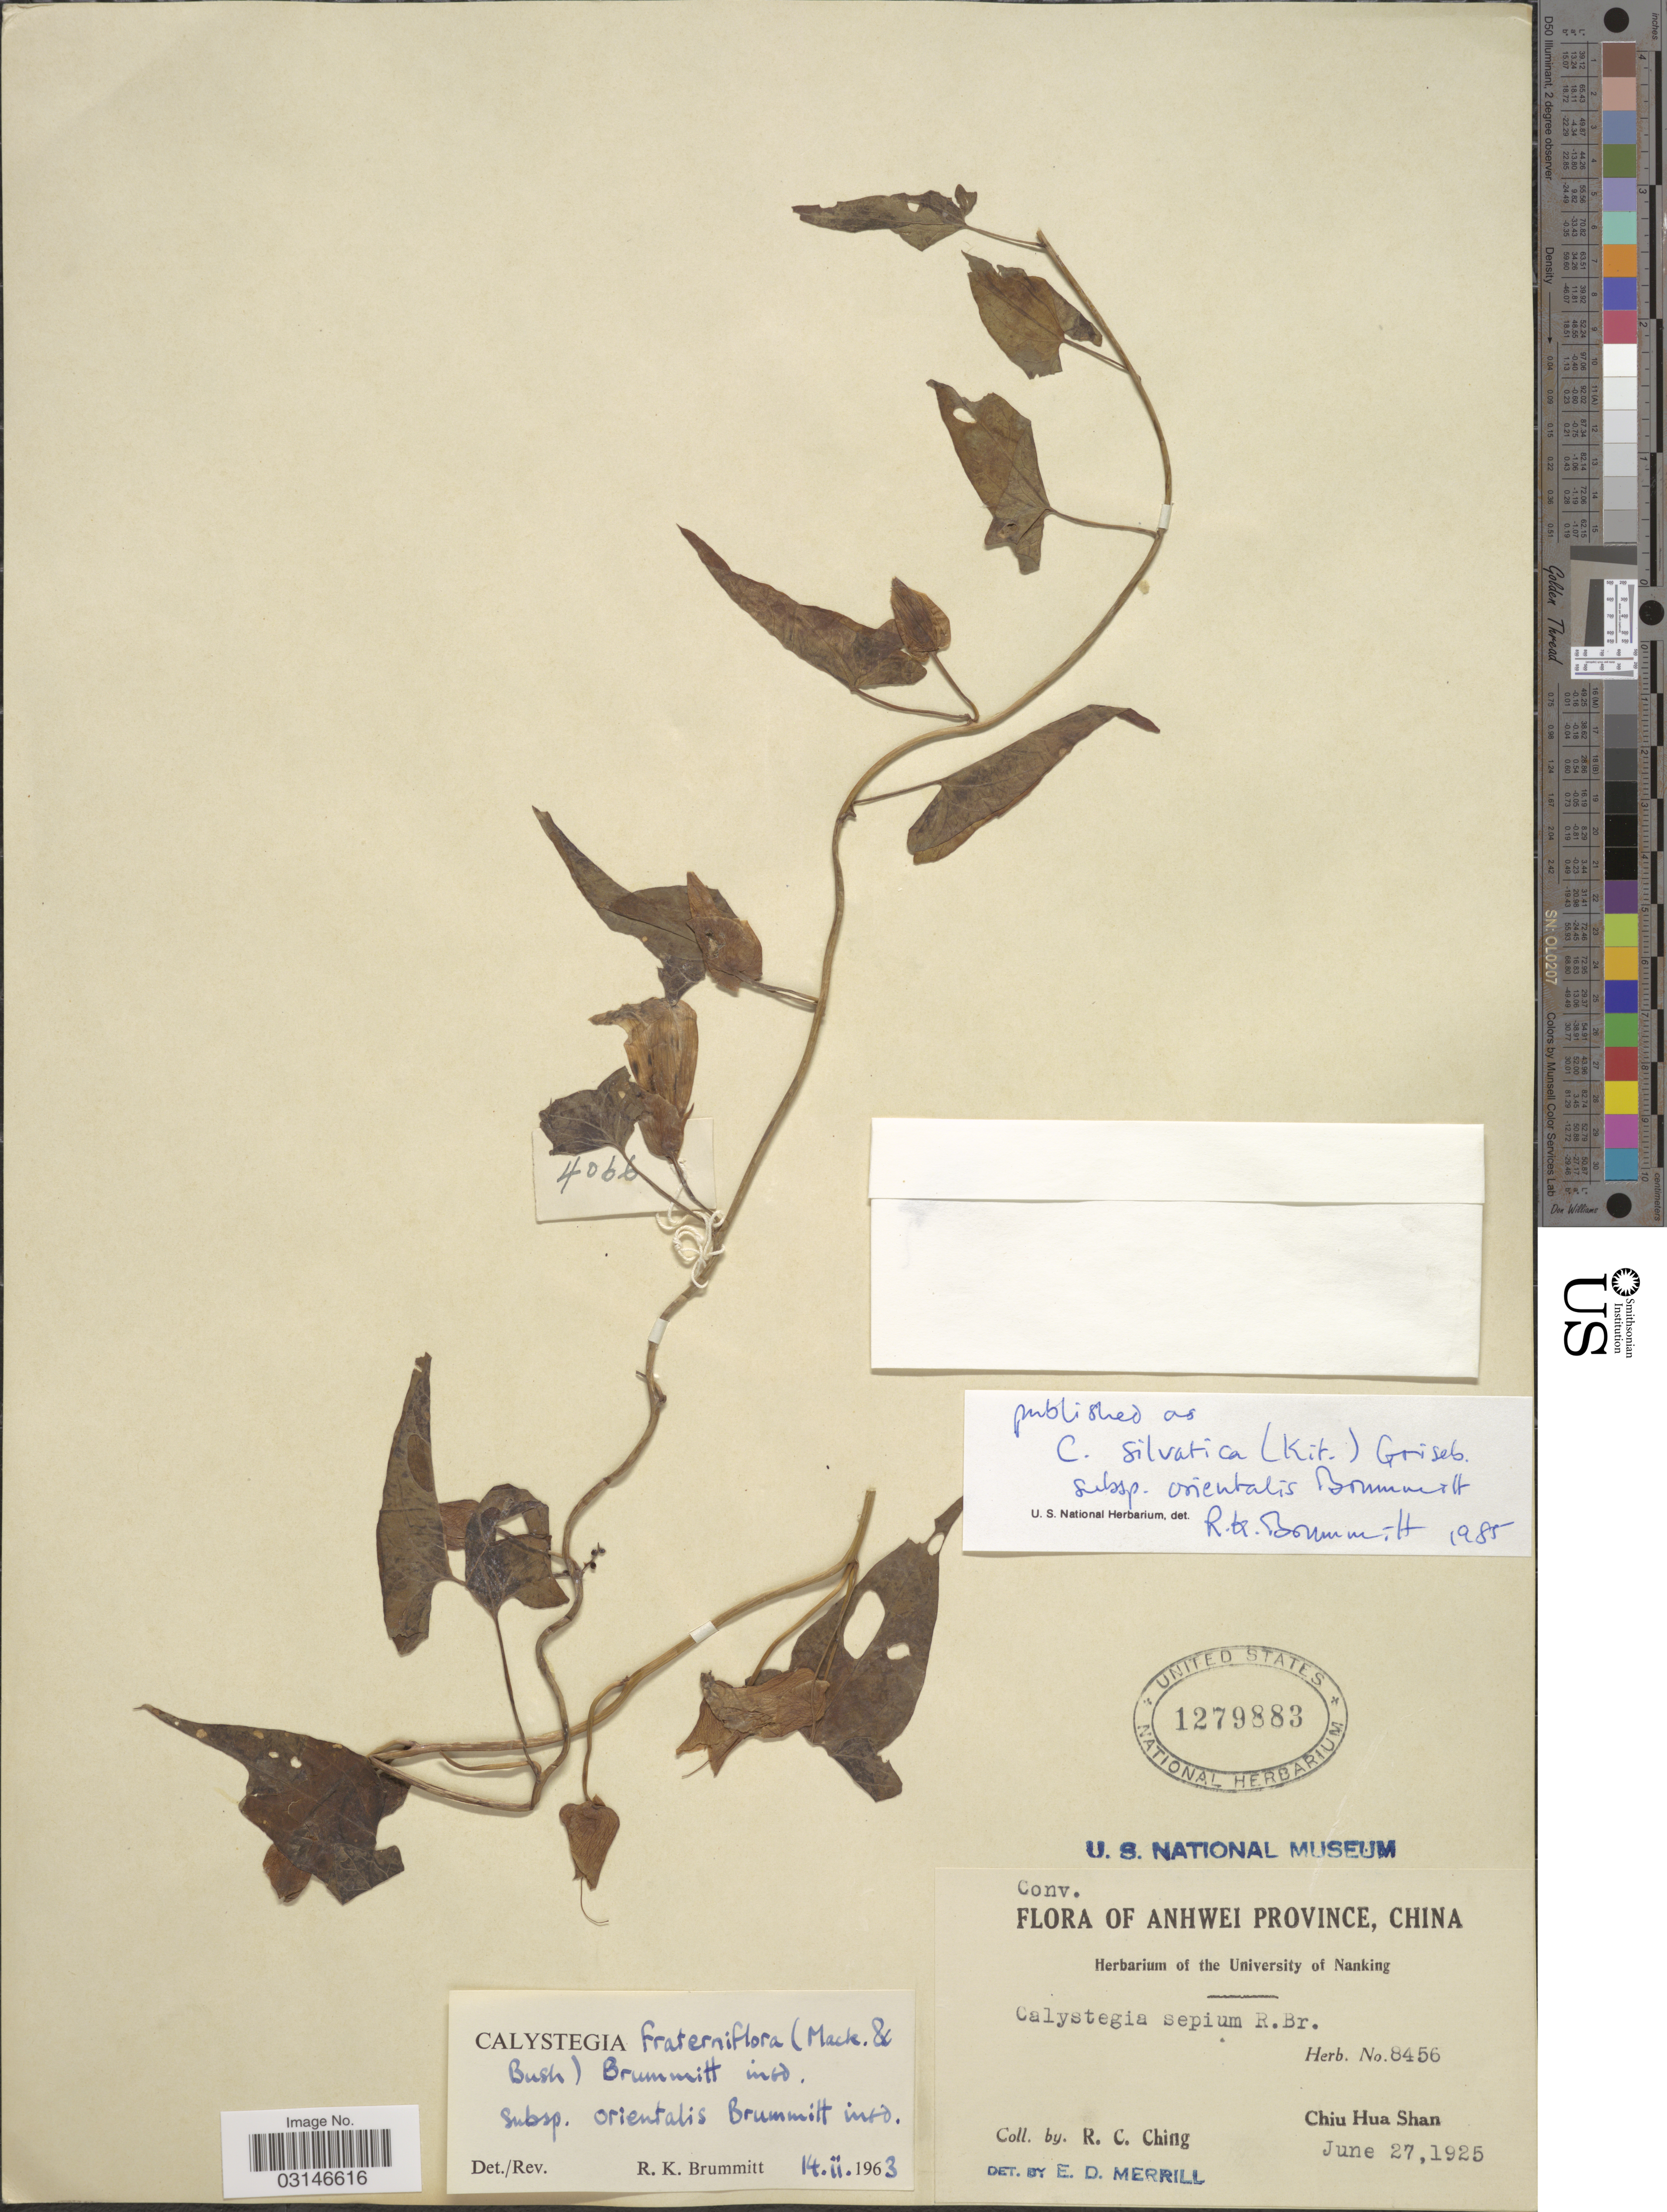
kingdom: Plantae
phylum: Tracheophyta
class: Magnoliopsida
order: Solanales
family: Convolvulaceae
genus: Calystegia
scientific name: Calystegia silvatica subsp. orientalis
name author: Brummitt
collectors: R. C. Ching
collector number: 8456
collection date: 1925-06-27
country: China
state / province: Anhui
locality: Anhwei Province. Chiu Hua Shan.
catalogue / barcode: US 1279883